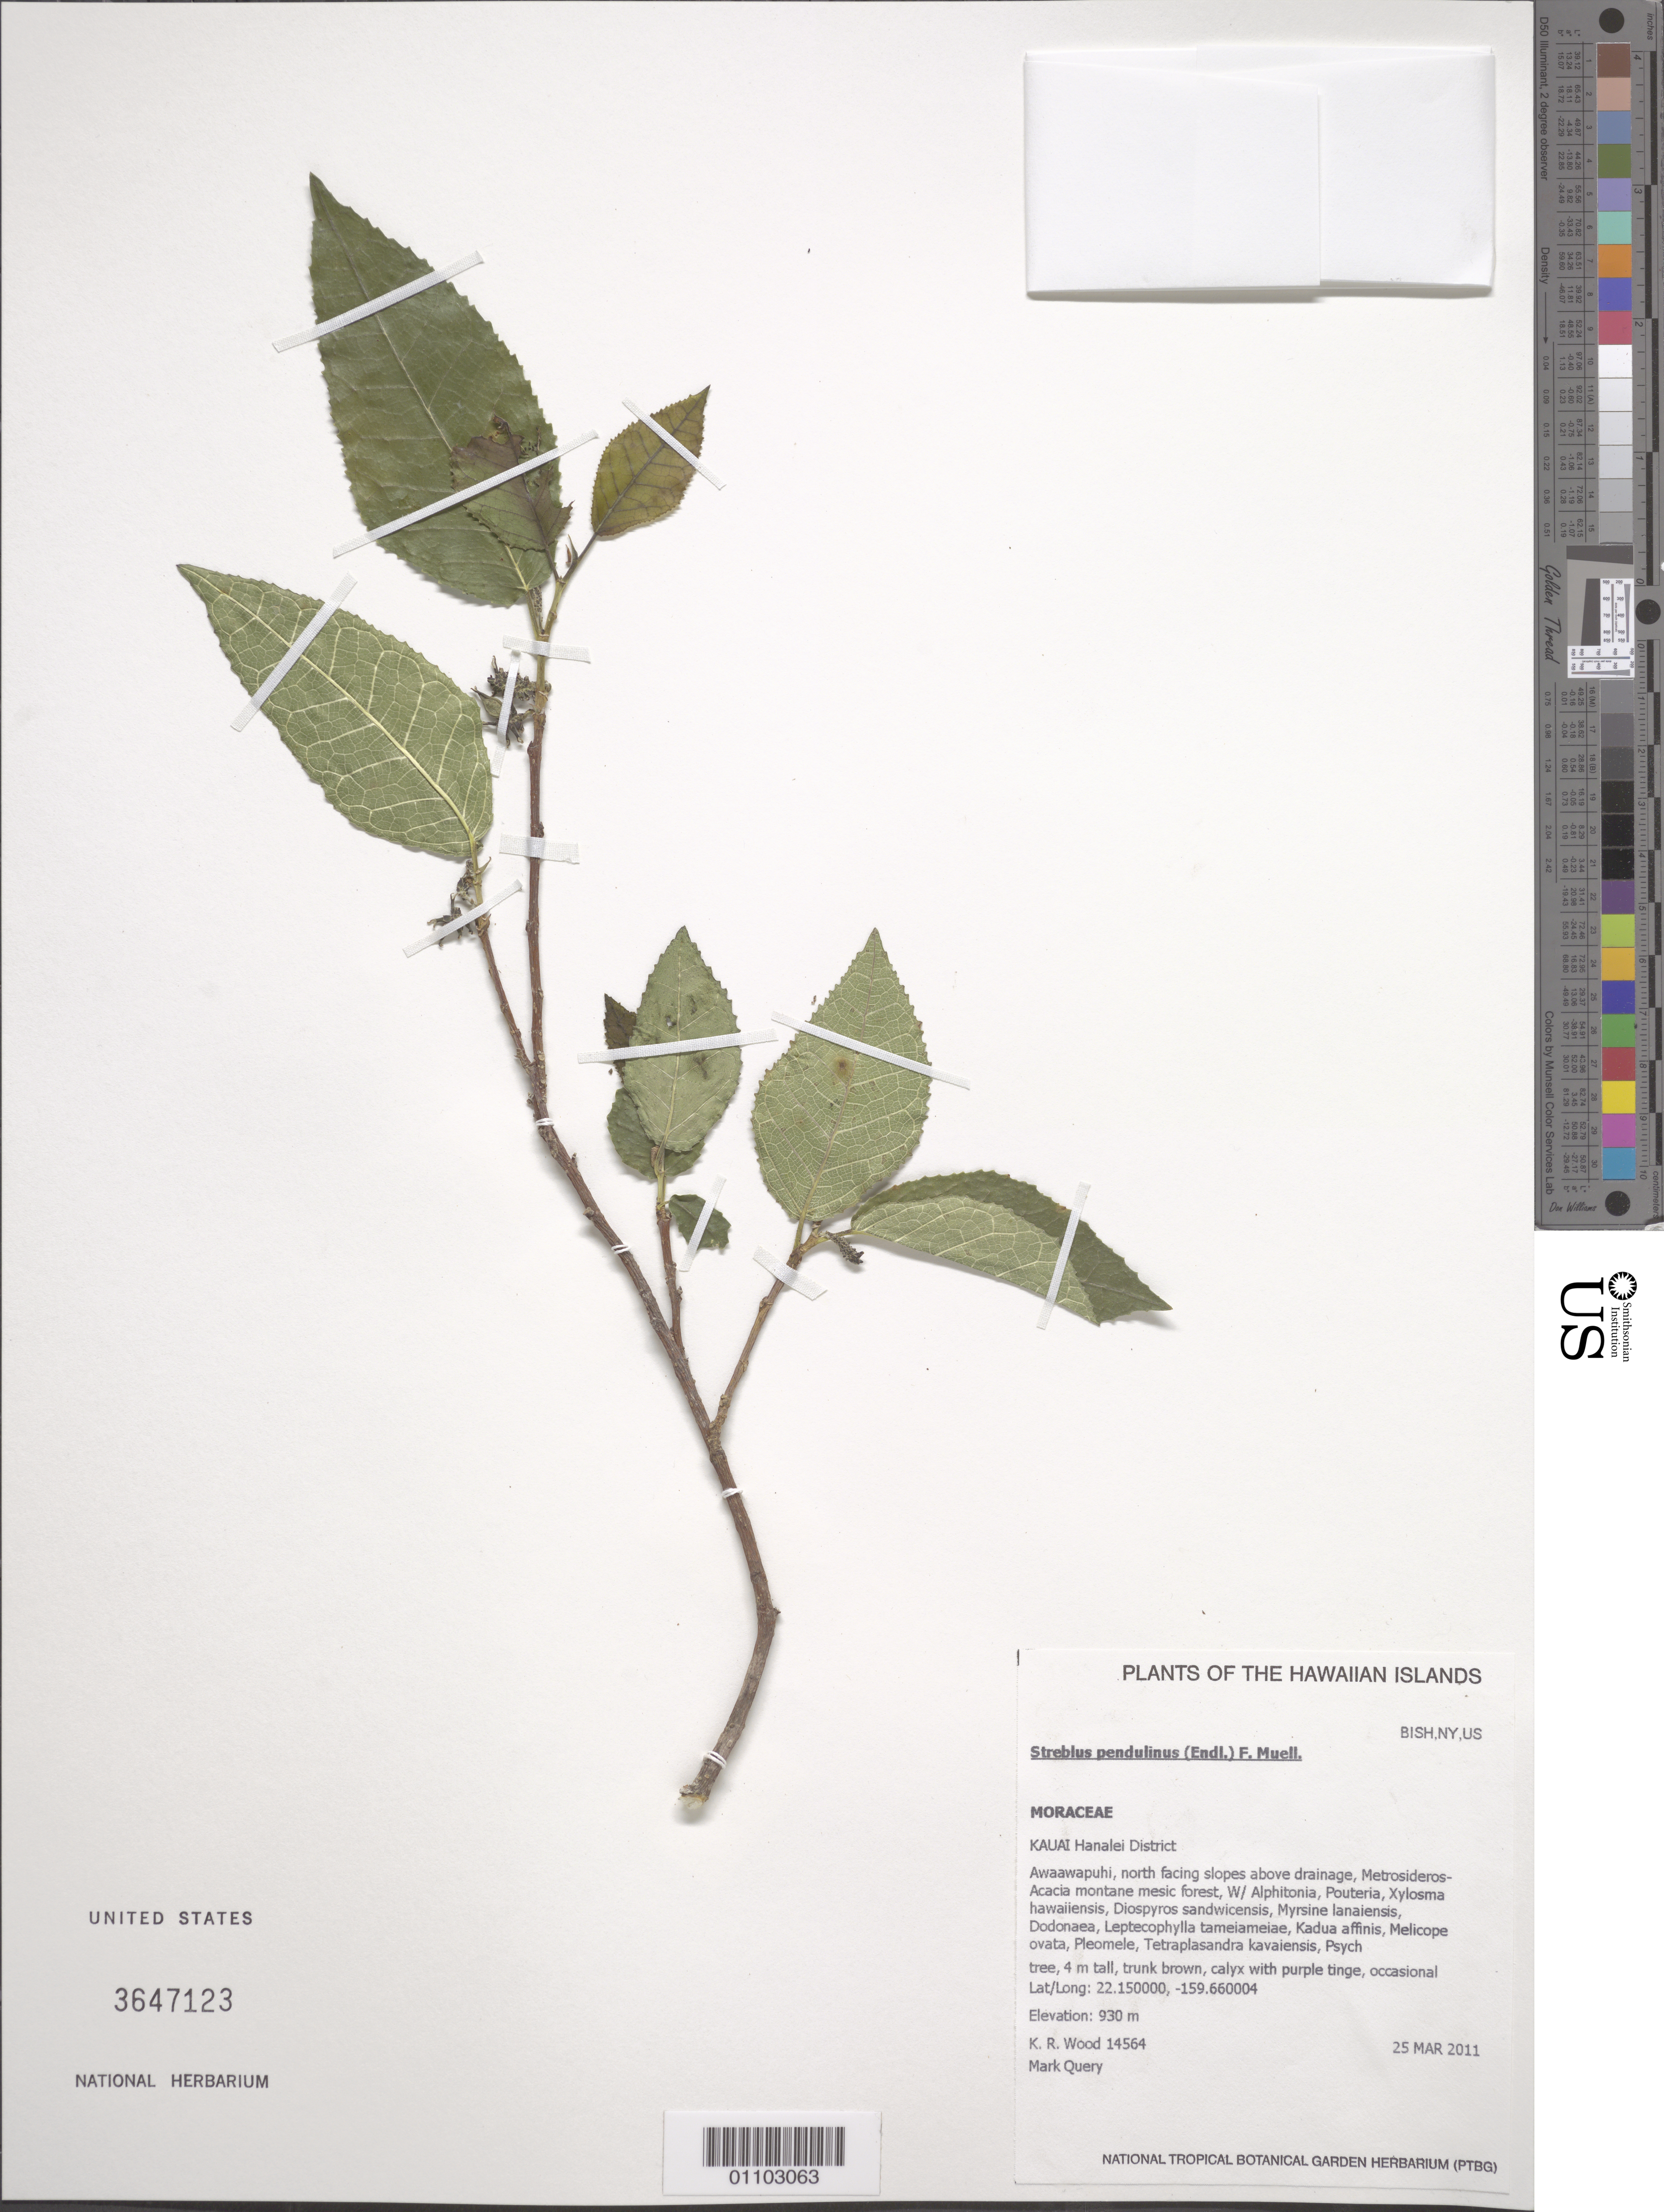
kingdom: Plantae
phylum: Tracheophyta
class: Magnoliopsida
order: Rosales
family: Moraceae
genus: Paratrophis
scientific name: Paratrophis pendulina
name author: (Endl.) E. M. Gardner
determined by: Wagner, W. L., (BOT), Smithsonian Institution - National Museum of Natural History (UNITED STATES)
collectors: K. R. Wood & M. Query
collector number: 14564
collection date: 2011-03-25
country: United States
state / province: Hawaii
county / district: Kaui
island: Kaua'i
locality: Awaawapuhi, north facing slopes above drainage.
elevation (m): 930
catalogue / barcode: US 3647123